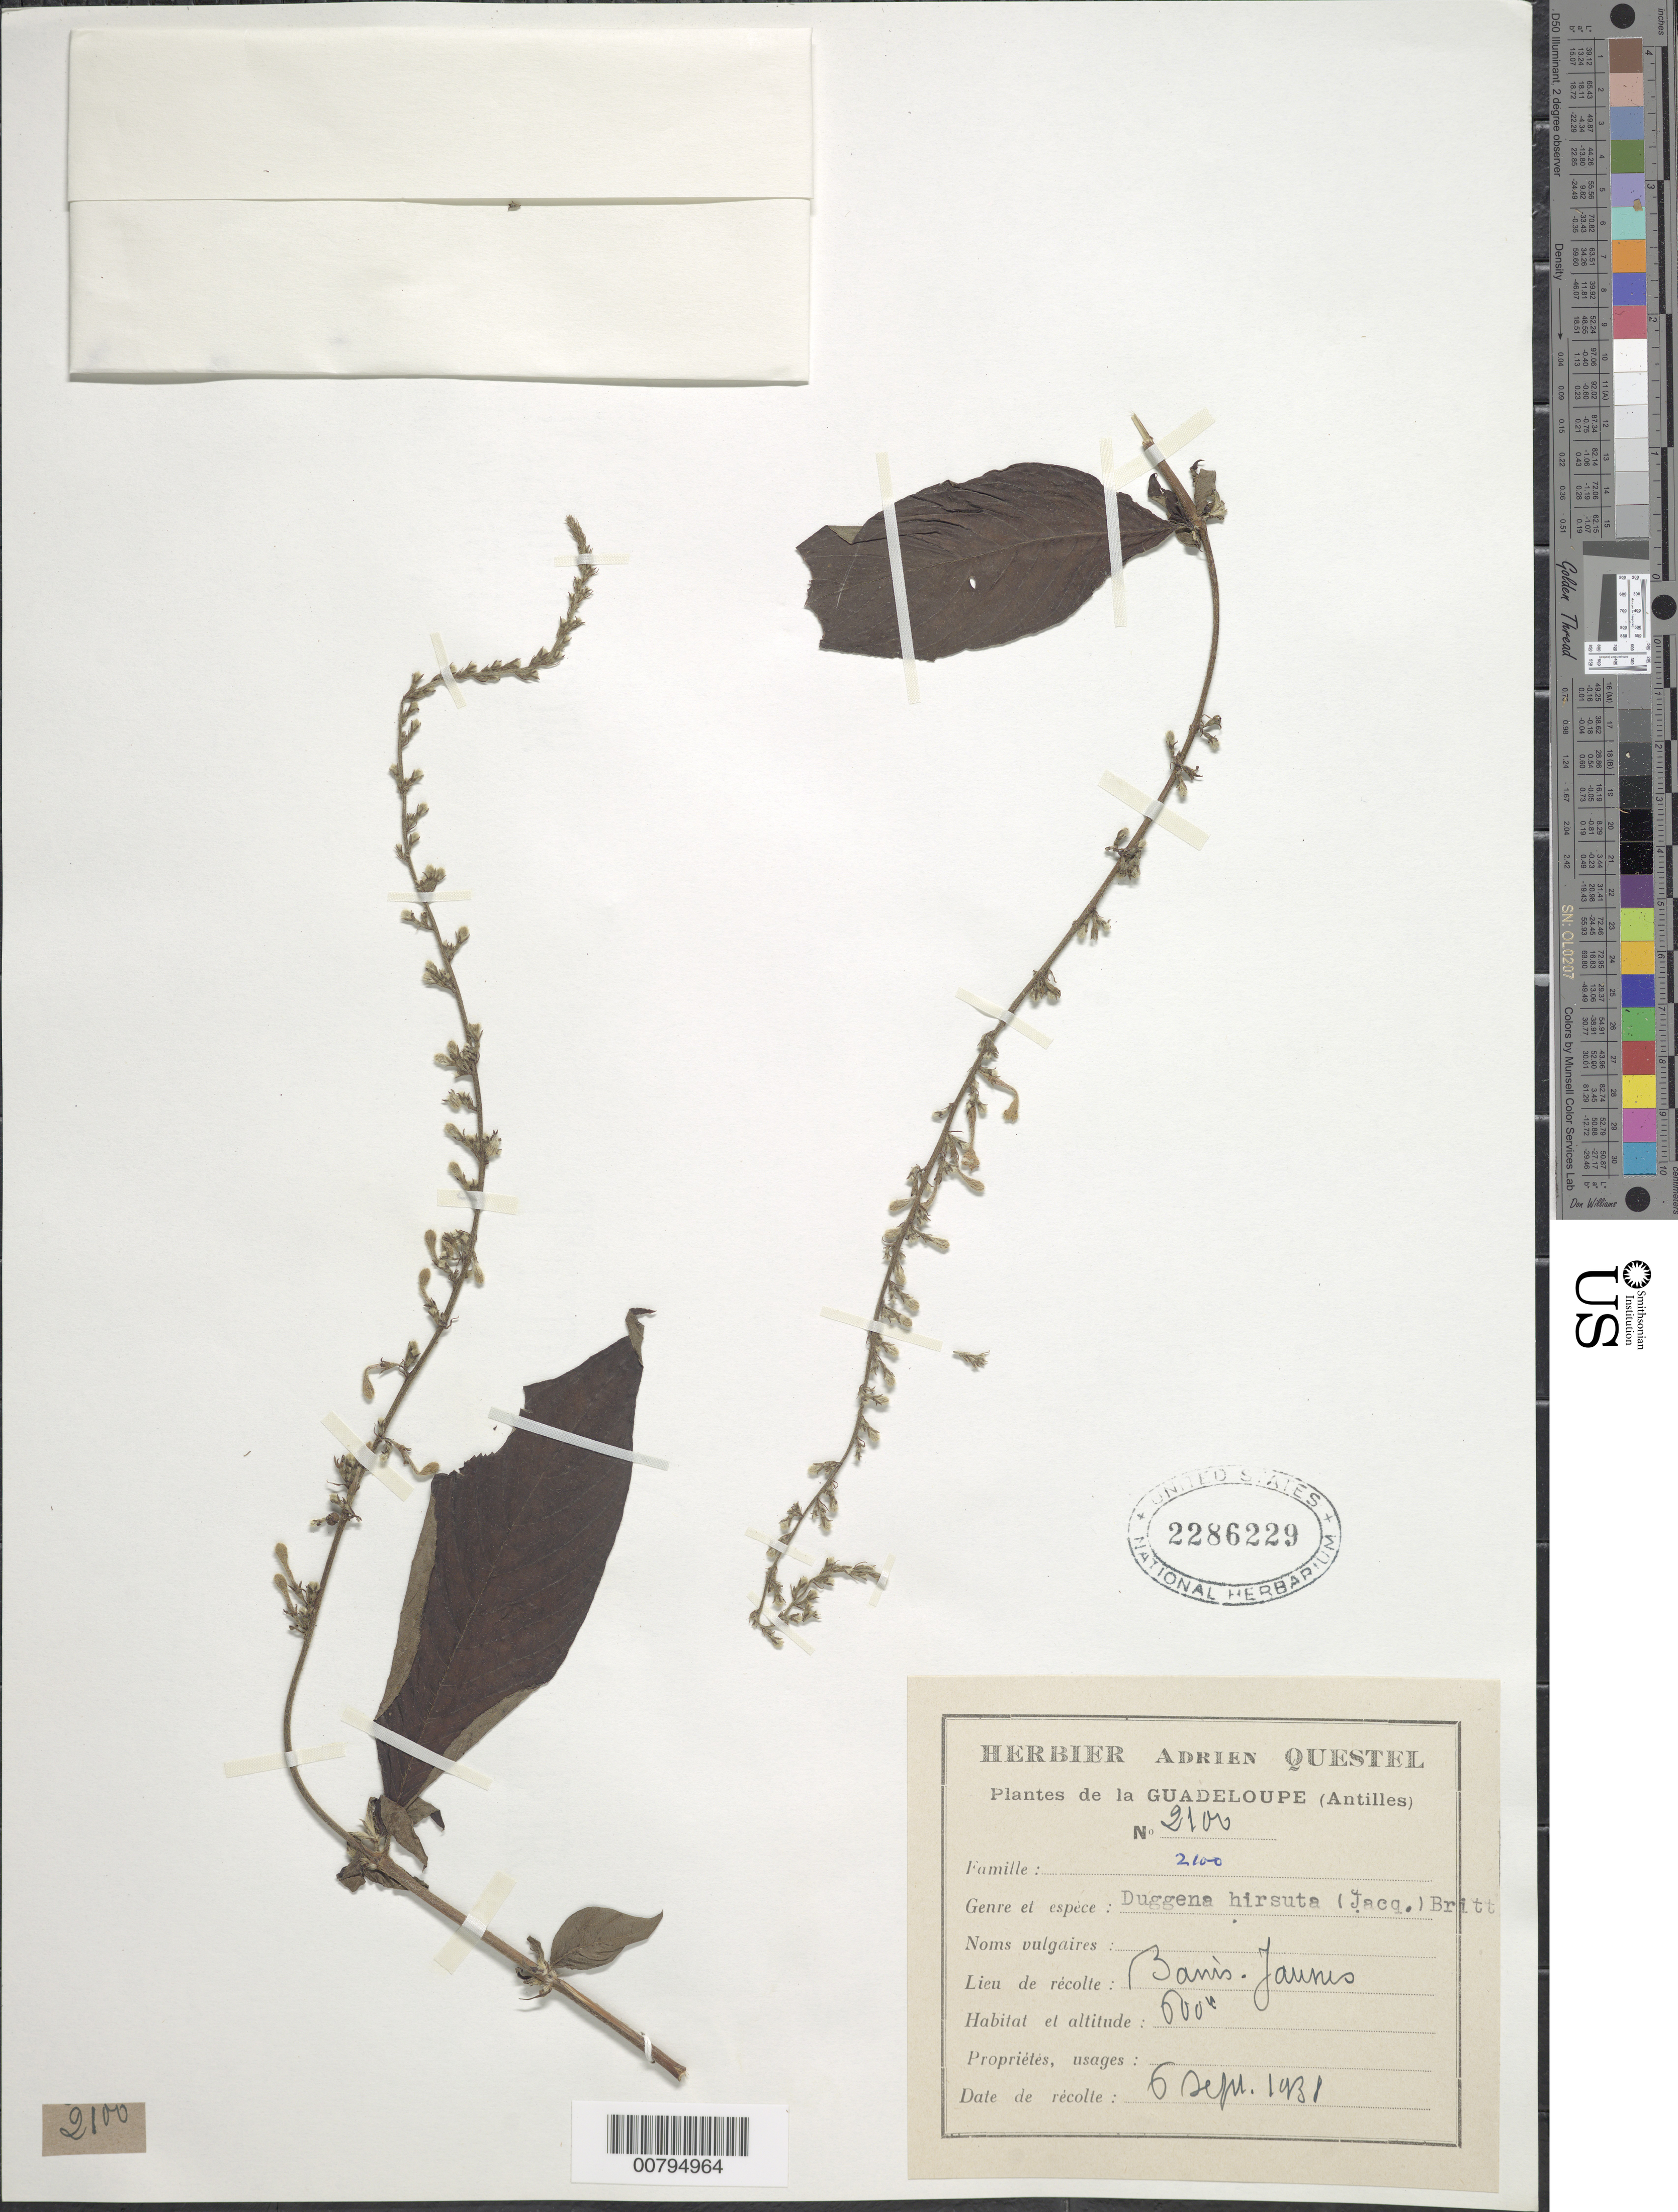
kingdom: Plantae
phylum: Tracheophyta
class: Magnoliopsida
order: Gentianales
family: Rubiaceae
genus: Gonzalagunia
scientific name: Gonzalagunia hirsuta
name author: Schum.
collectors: A. Questel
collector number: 2100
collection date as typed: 06 Sep 1938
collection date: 1938-09-06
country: Guadeloupe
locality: Banis-Jaunes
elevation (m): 600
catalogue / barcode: US 2286229